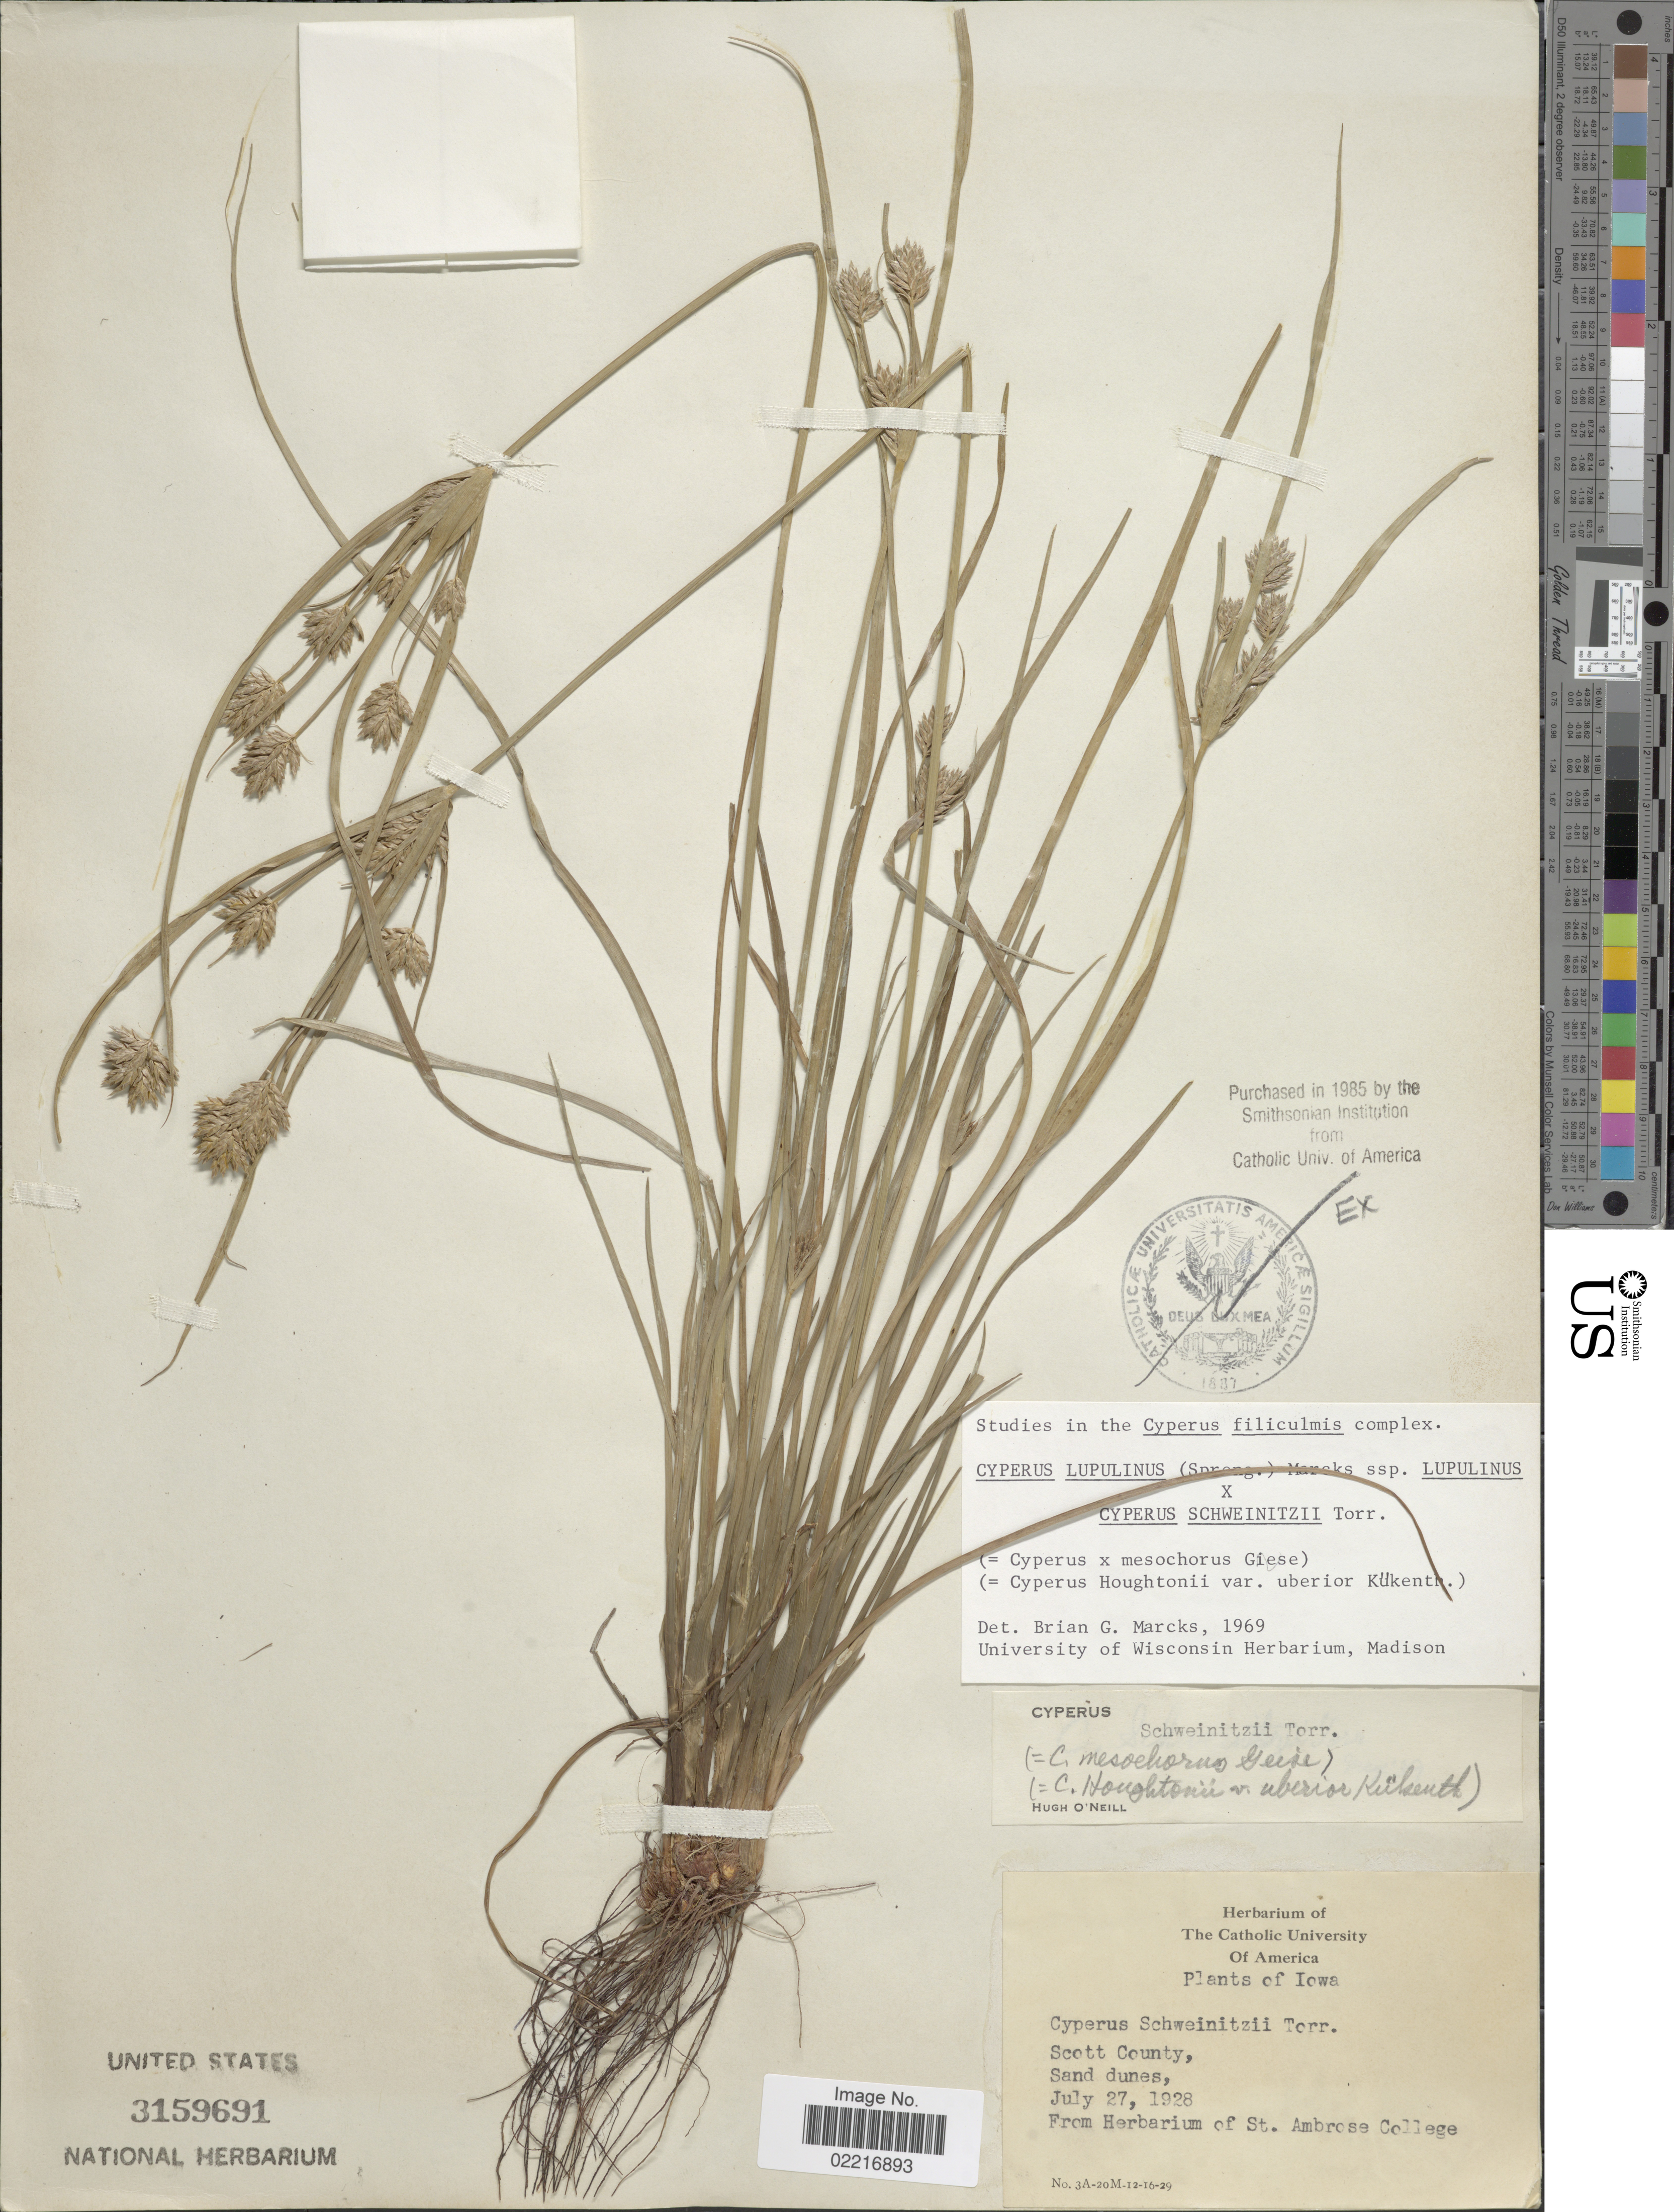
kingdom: Plantae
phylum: Tracheophyta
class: Liliopsida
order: Poales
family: Cyperaceae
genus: Cyperus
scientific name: Cyperus lupulinus subsp. lupulinus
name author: (Spreng.) Marcks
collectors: Ex herb. of St. Ambrose College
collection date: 1928-07-27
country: United States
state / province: Iowa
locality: Scott County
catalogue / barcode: US 3159691